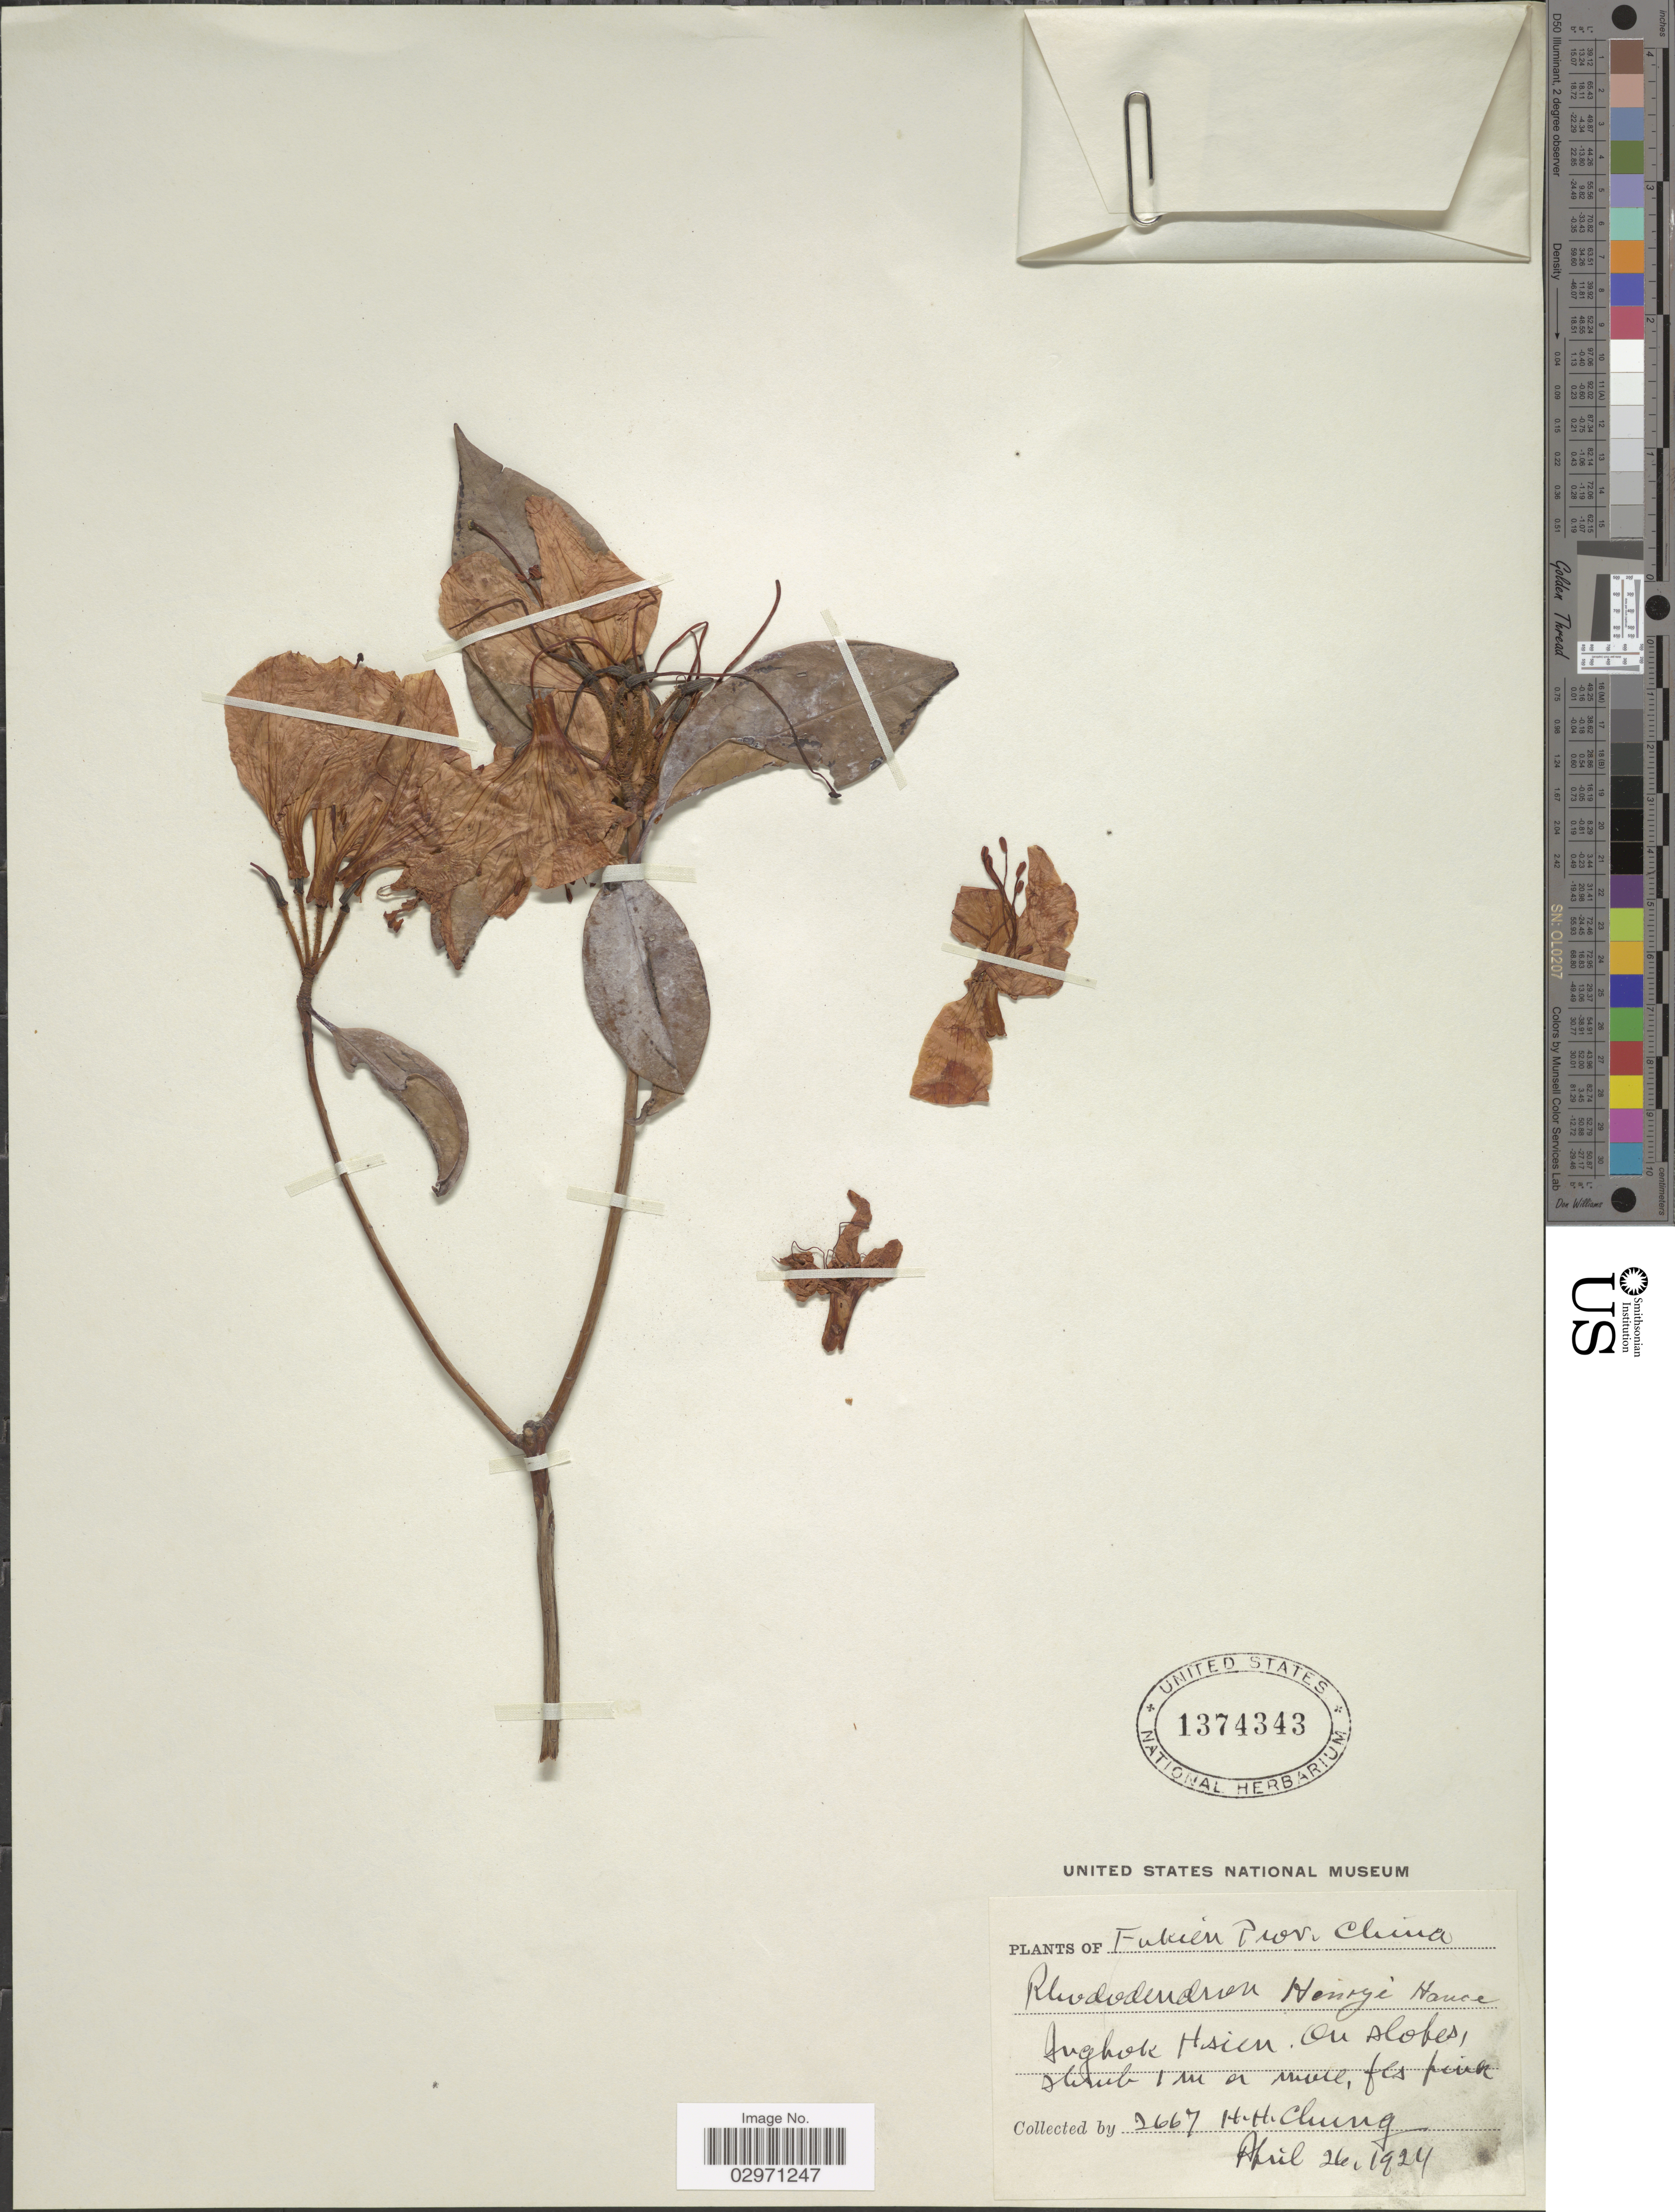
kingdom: Plantae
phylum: Tracheophyta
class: Magnoliopsida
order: Ericales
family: Ericaceae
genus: Rhododendron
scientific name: Rhododendron henryi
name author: Hance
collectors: H. Chung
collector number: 2667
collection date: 1924-04-26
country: China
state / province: Fujian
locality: Fukien Prov. Inghok Hsien.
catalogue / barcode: US 1374343